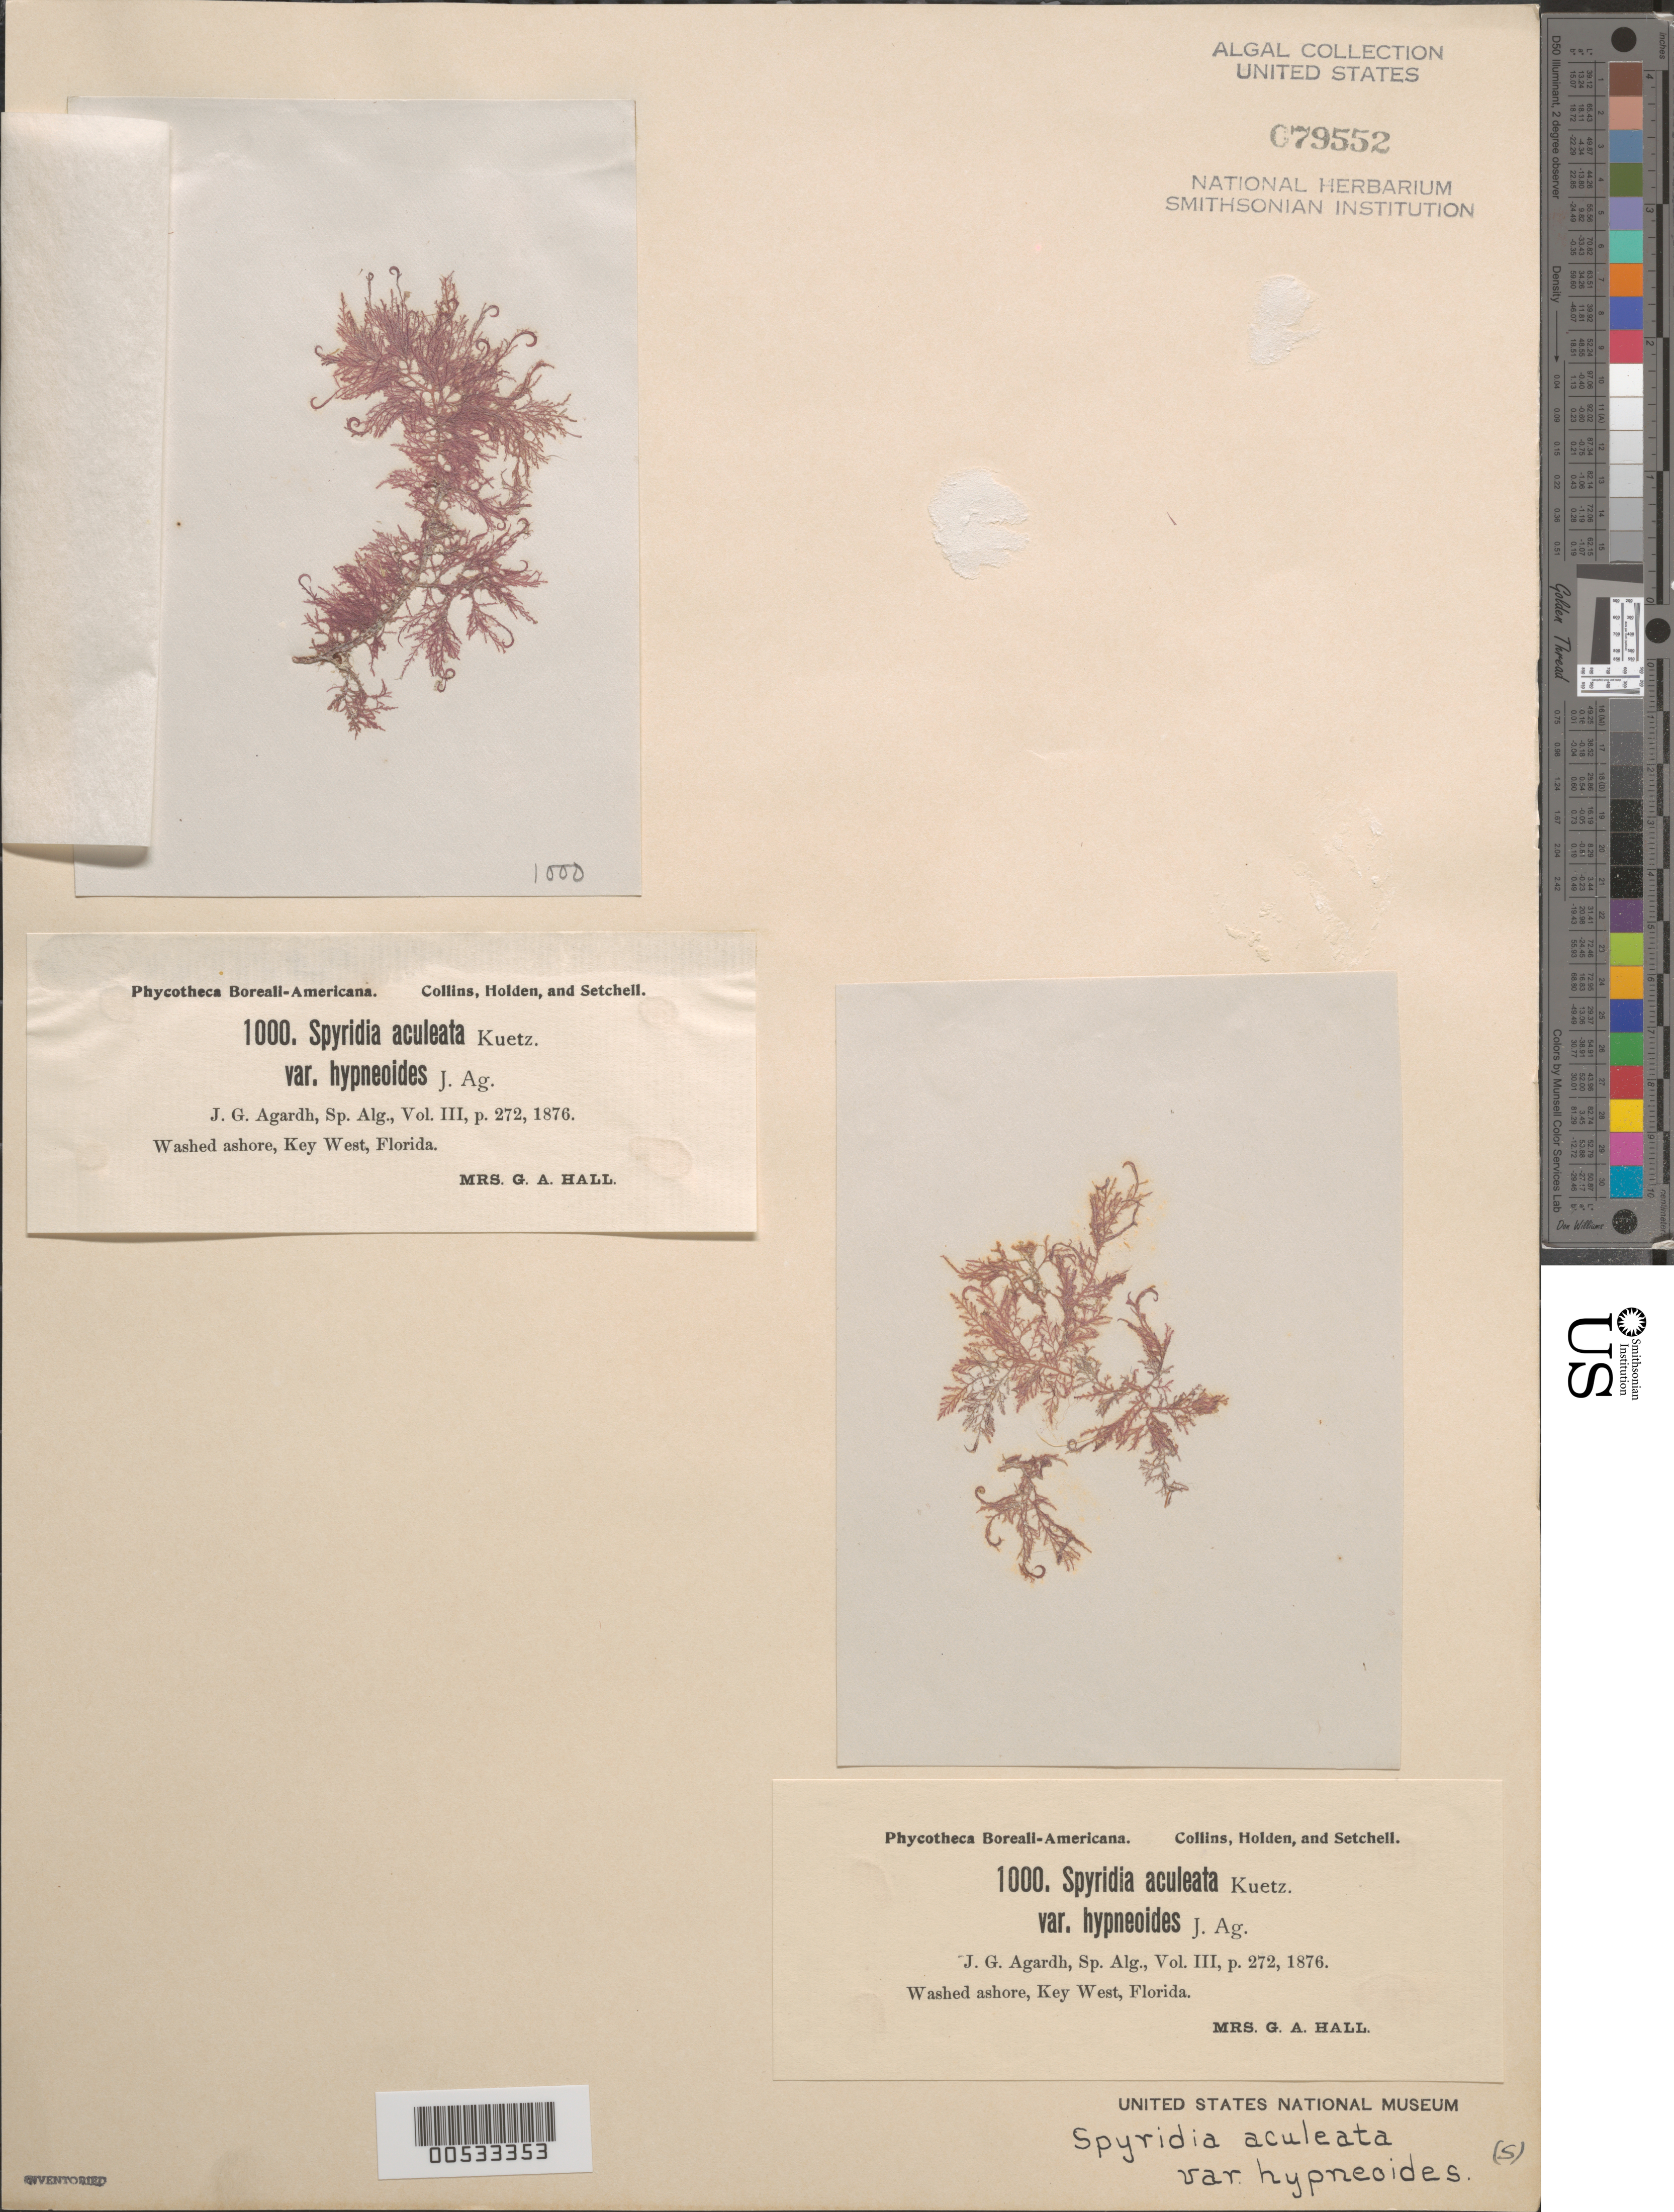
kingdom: Plantae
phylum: Rhodophyta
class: Florideophyceae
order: Ceramiales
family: Spyridiaceae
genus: Spyridia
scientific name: Spyridia aculeata var. hypneoides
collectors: Mrs. Hall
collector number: PB-A 1000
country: United States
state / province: Florida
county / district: Monroe County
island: Key West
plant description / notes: Collins, Holden & Setchell, Phycotheca Boreali-Americana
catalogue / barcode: US 79552